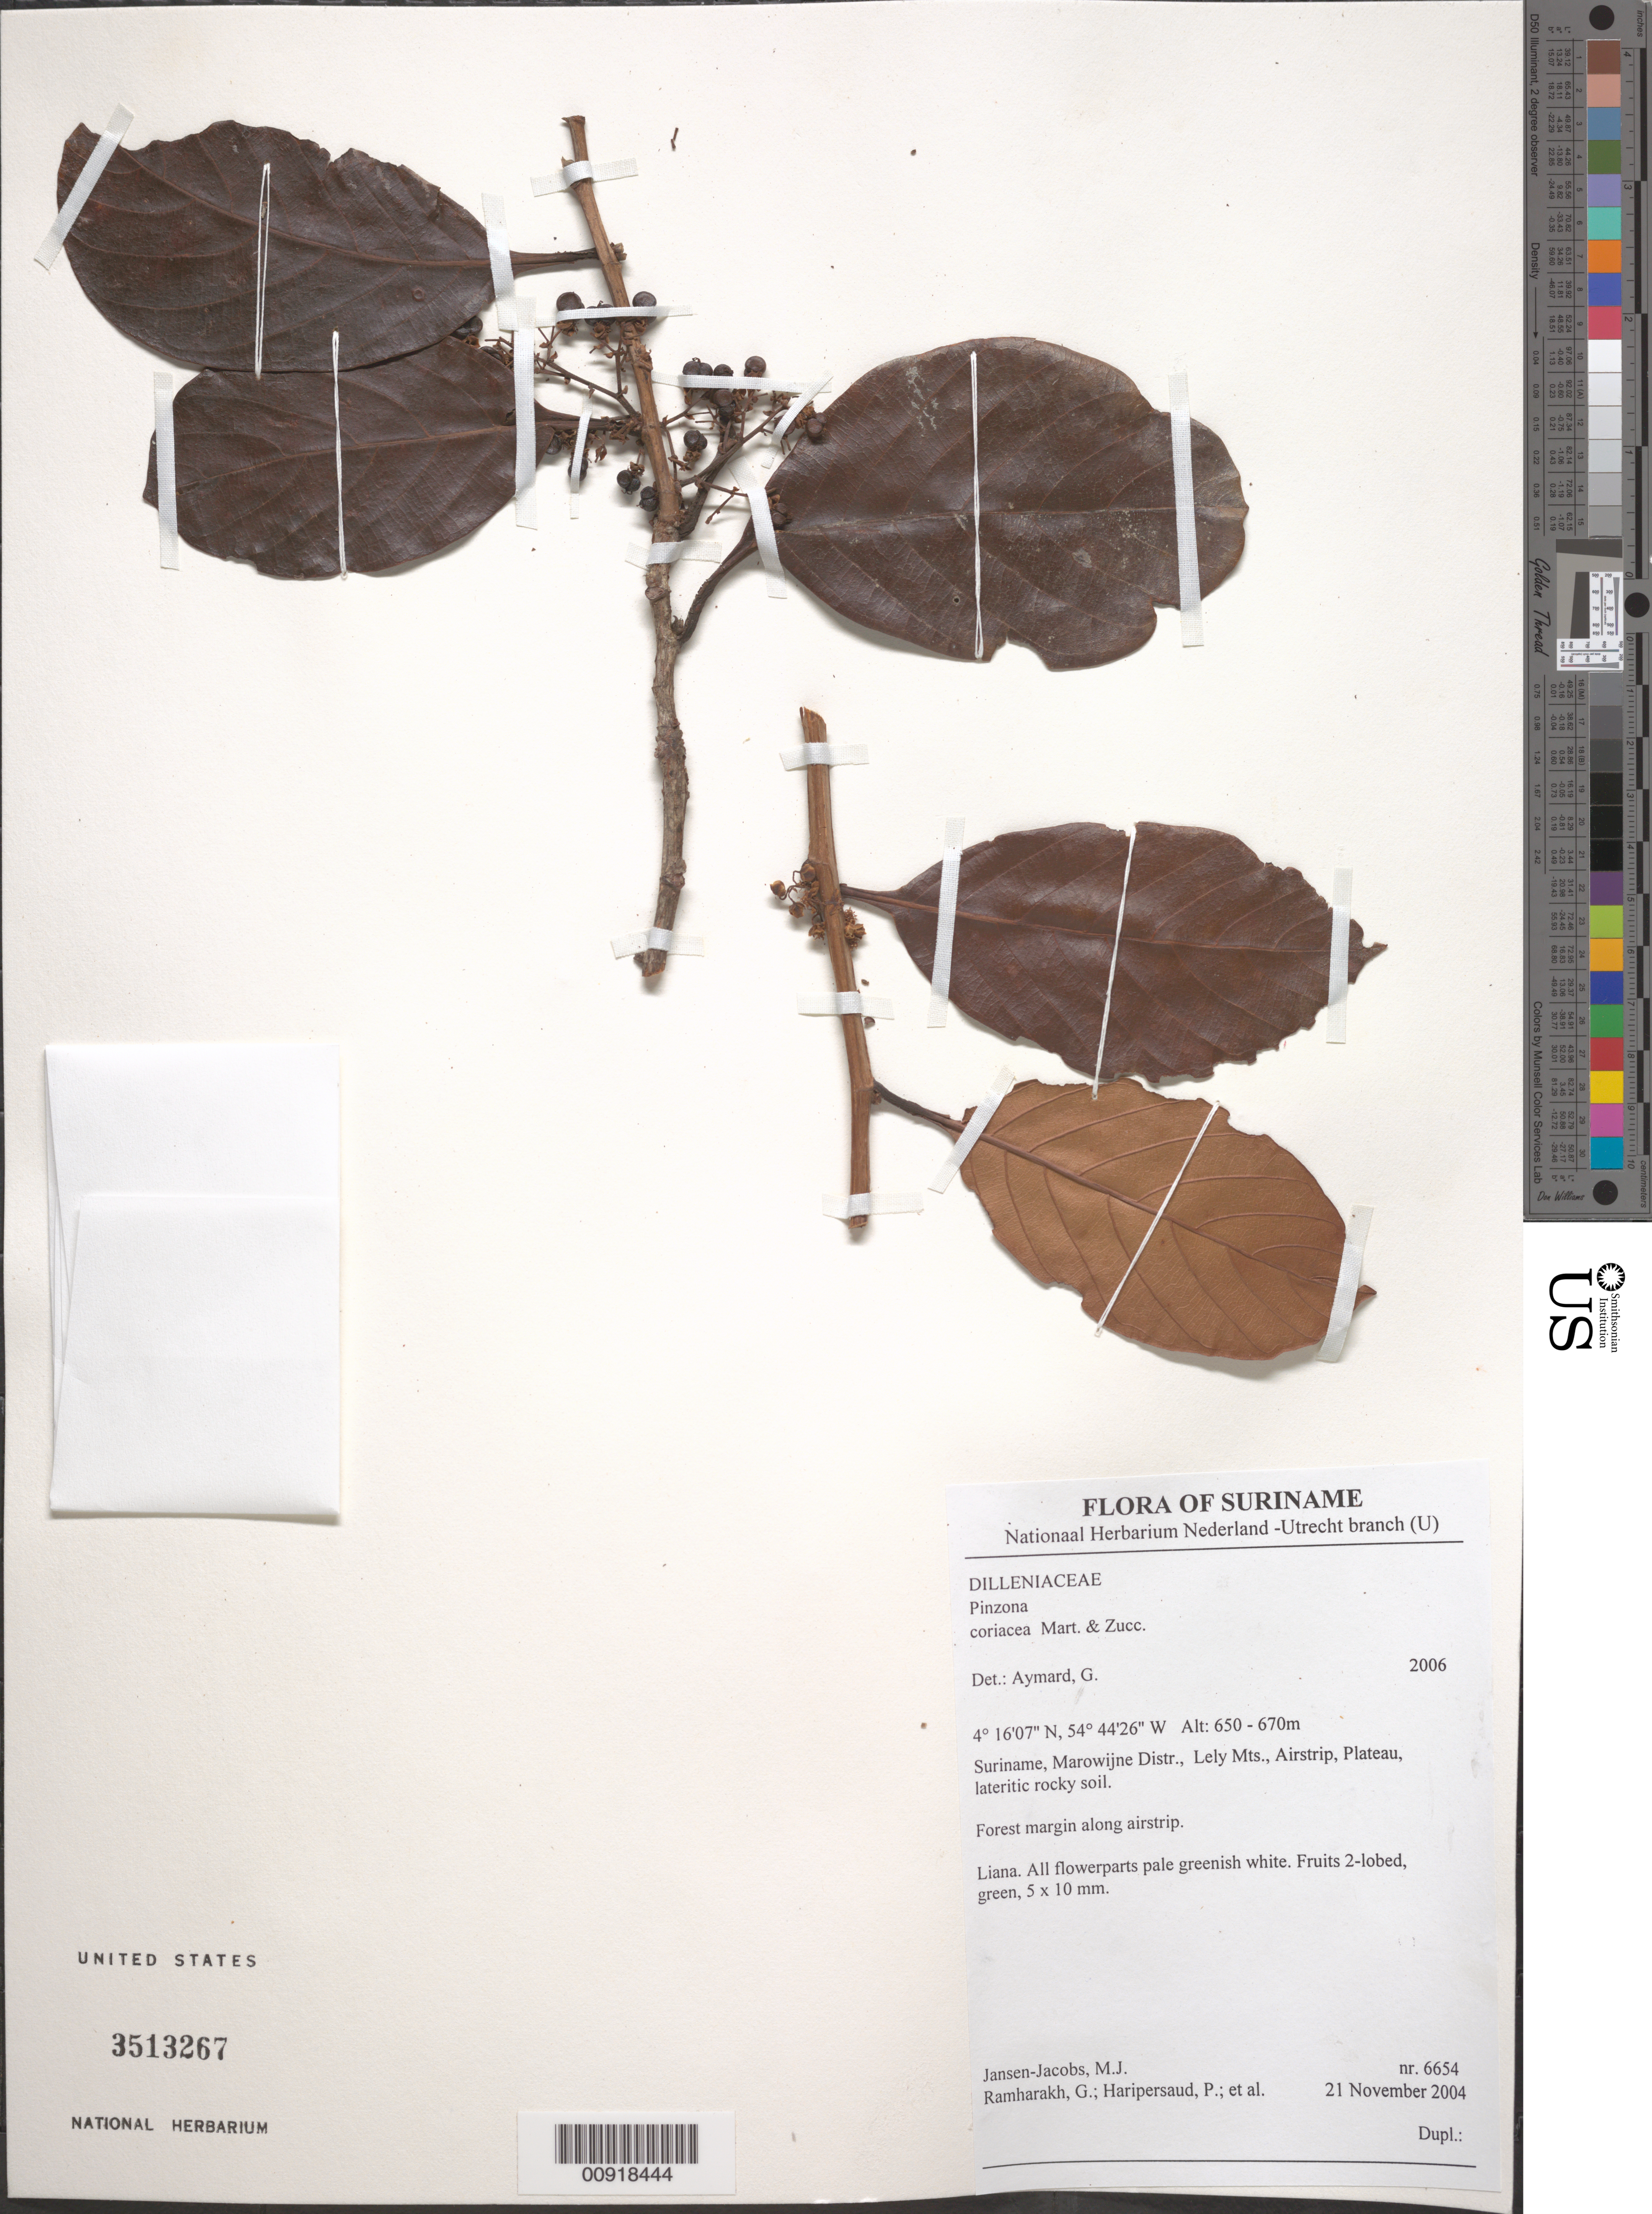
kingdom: Plantae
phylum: Tracheophyta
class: Magnoliopsida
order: Dilleniales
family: Dilleniaceae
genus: Pinzona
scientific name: Pinzona coriacea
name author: Mart. & Zucc.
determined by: Aymard C., G. A., (PORT), Univ. Nac. Exp. de los Llanos Ezequiel Zamora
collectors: M. J. Jansen-Jacobs et al.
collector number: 6654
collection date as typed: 21-Nov-04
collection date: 2004-11-21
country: Suriname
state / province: Marowijne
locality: Lely Mts, along airstrip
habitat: Forest margin along airstrip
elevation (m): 650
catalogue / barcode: US 3513267